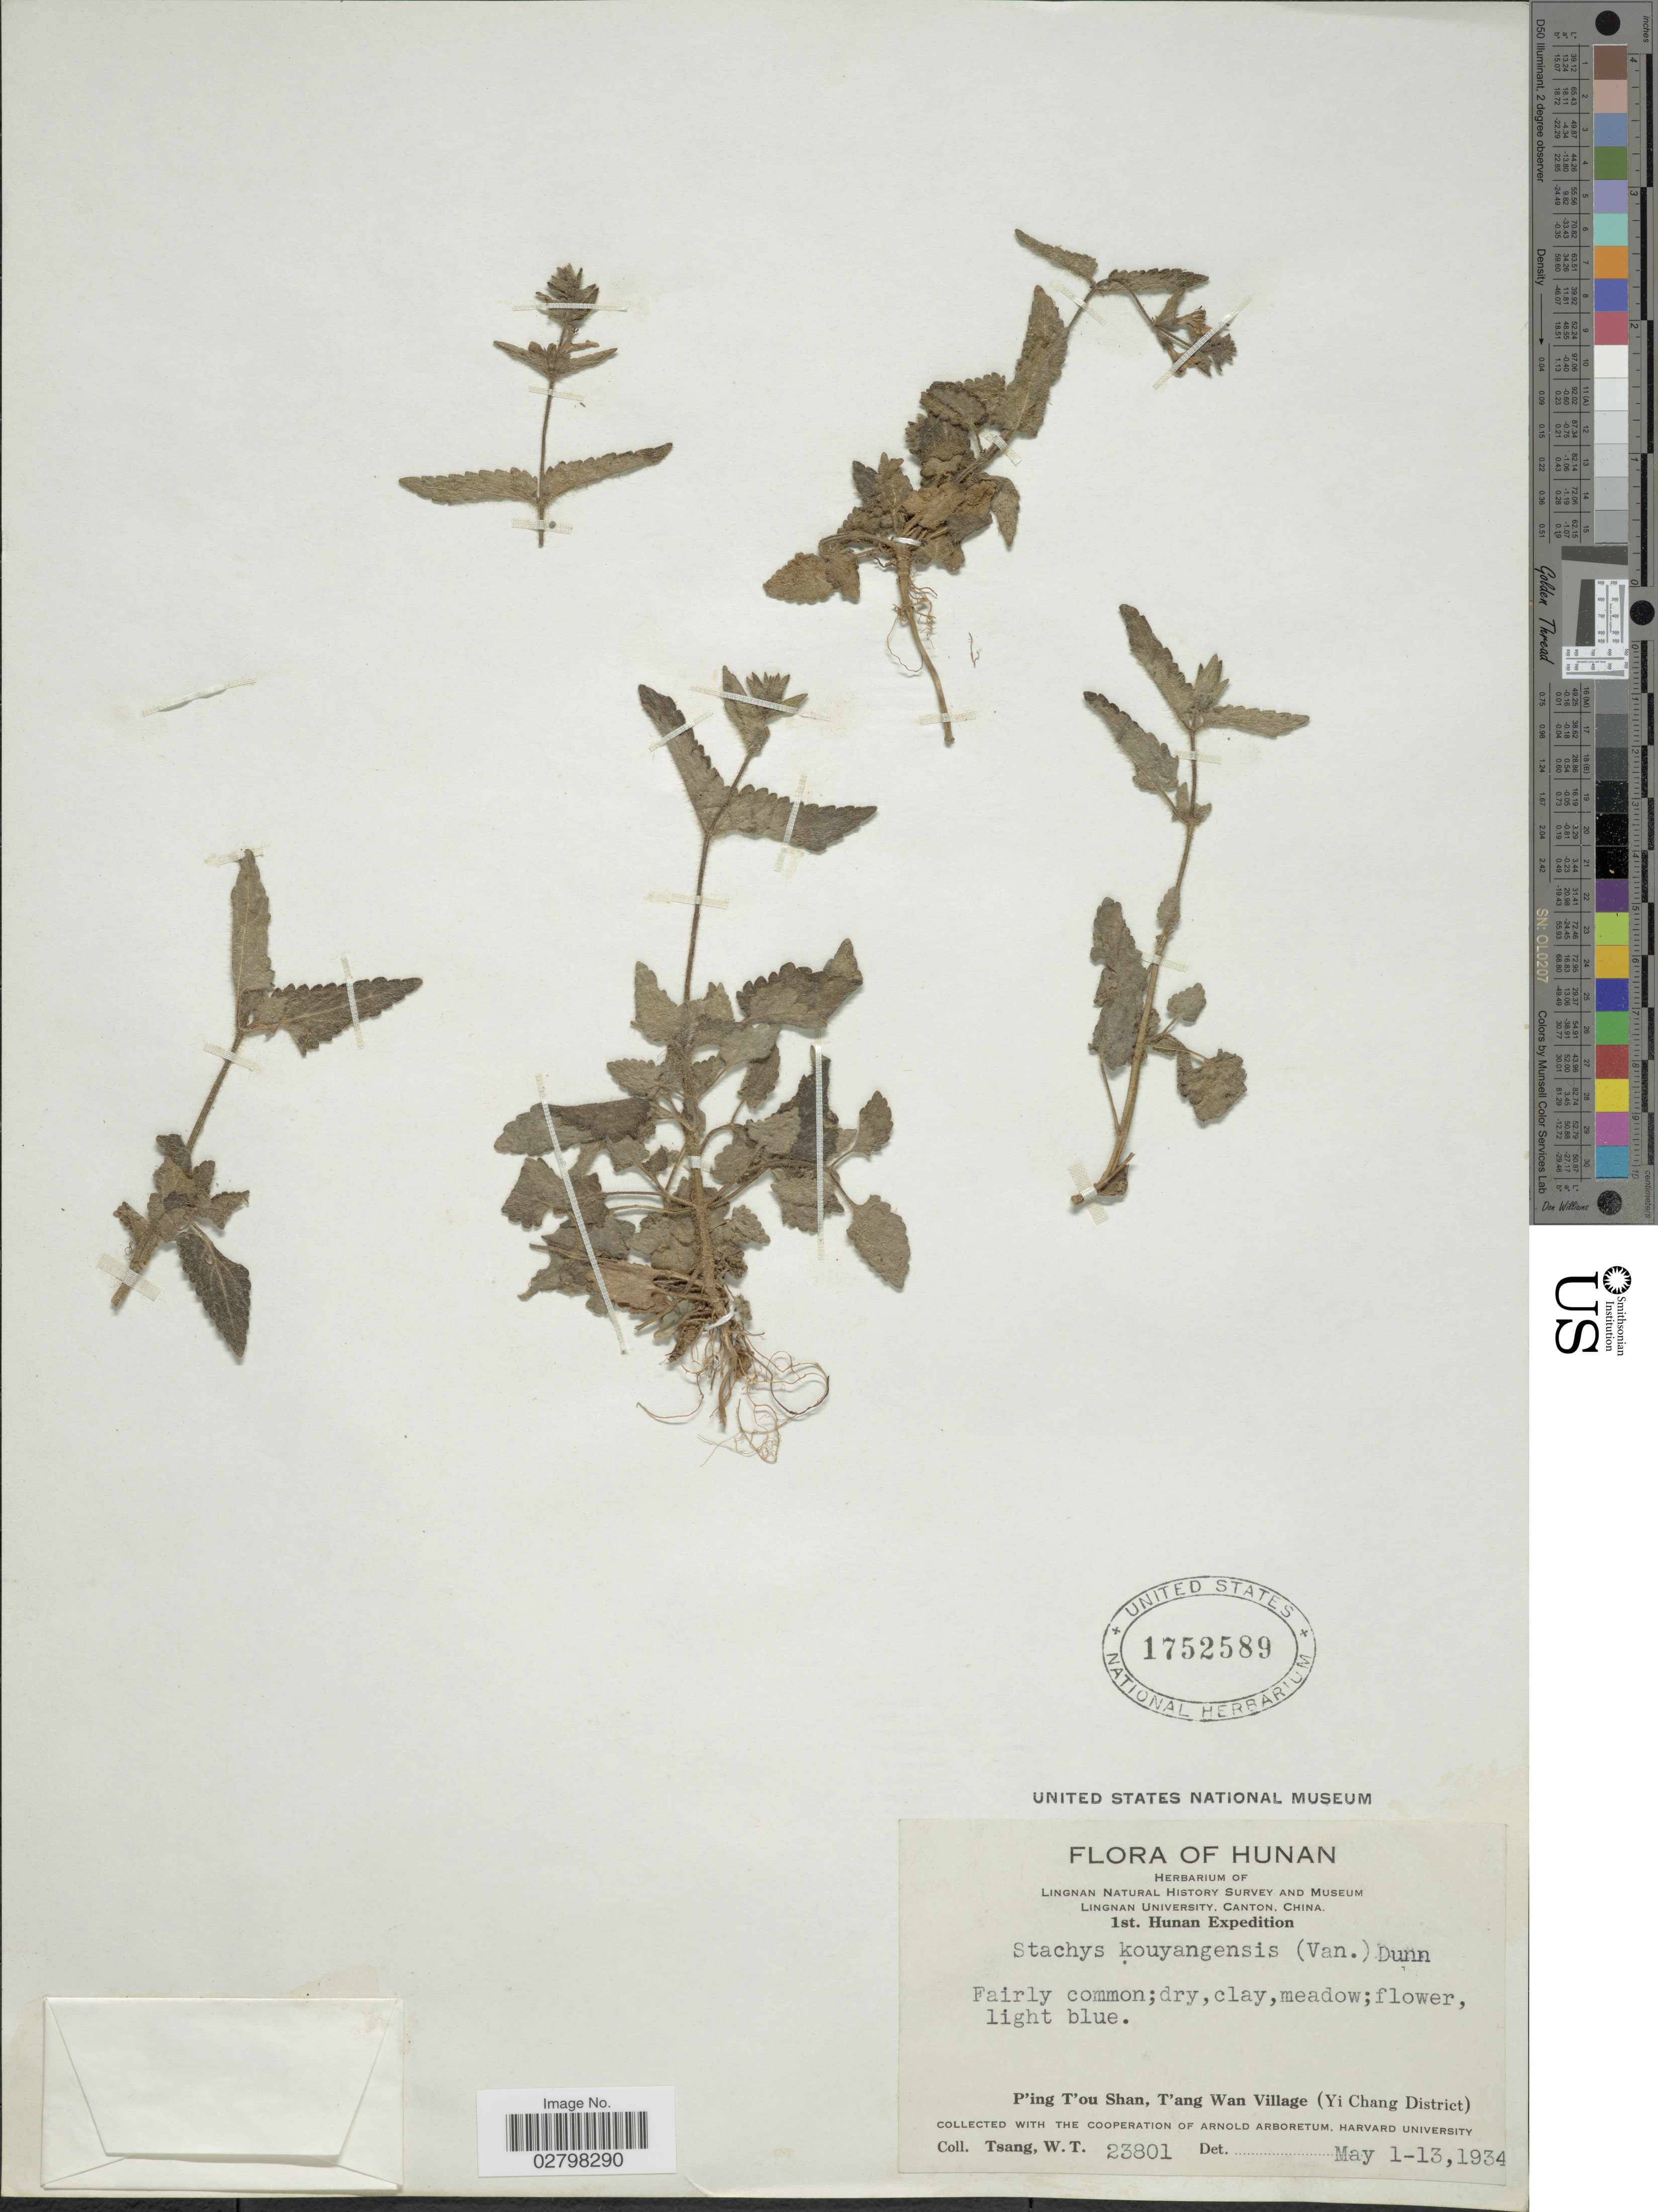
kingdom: Plantae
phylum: Tracheophyta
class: Magnoliopsida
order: Lamiales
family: Lamiaceae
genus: Stachys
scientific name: Stachys kouyangensis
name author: (Vaniot) Dunn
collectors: W. T. Tsang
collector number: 23801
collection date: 1934-05-01/1934-05-13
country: China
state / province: Hunan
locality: P'ing T'ou Shan, T'ang Wan Village (Yi Chang District).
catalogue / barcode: US 1752589